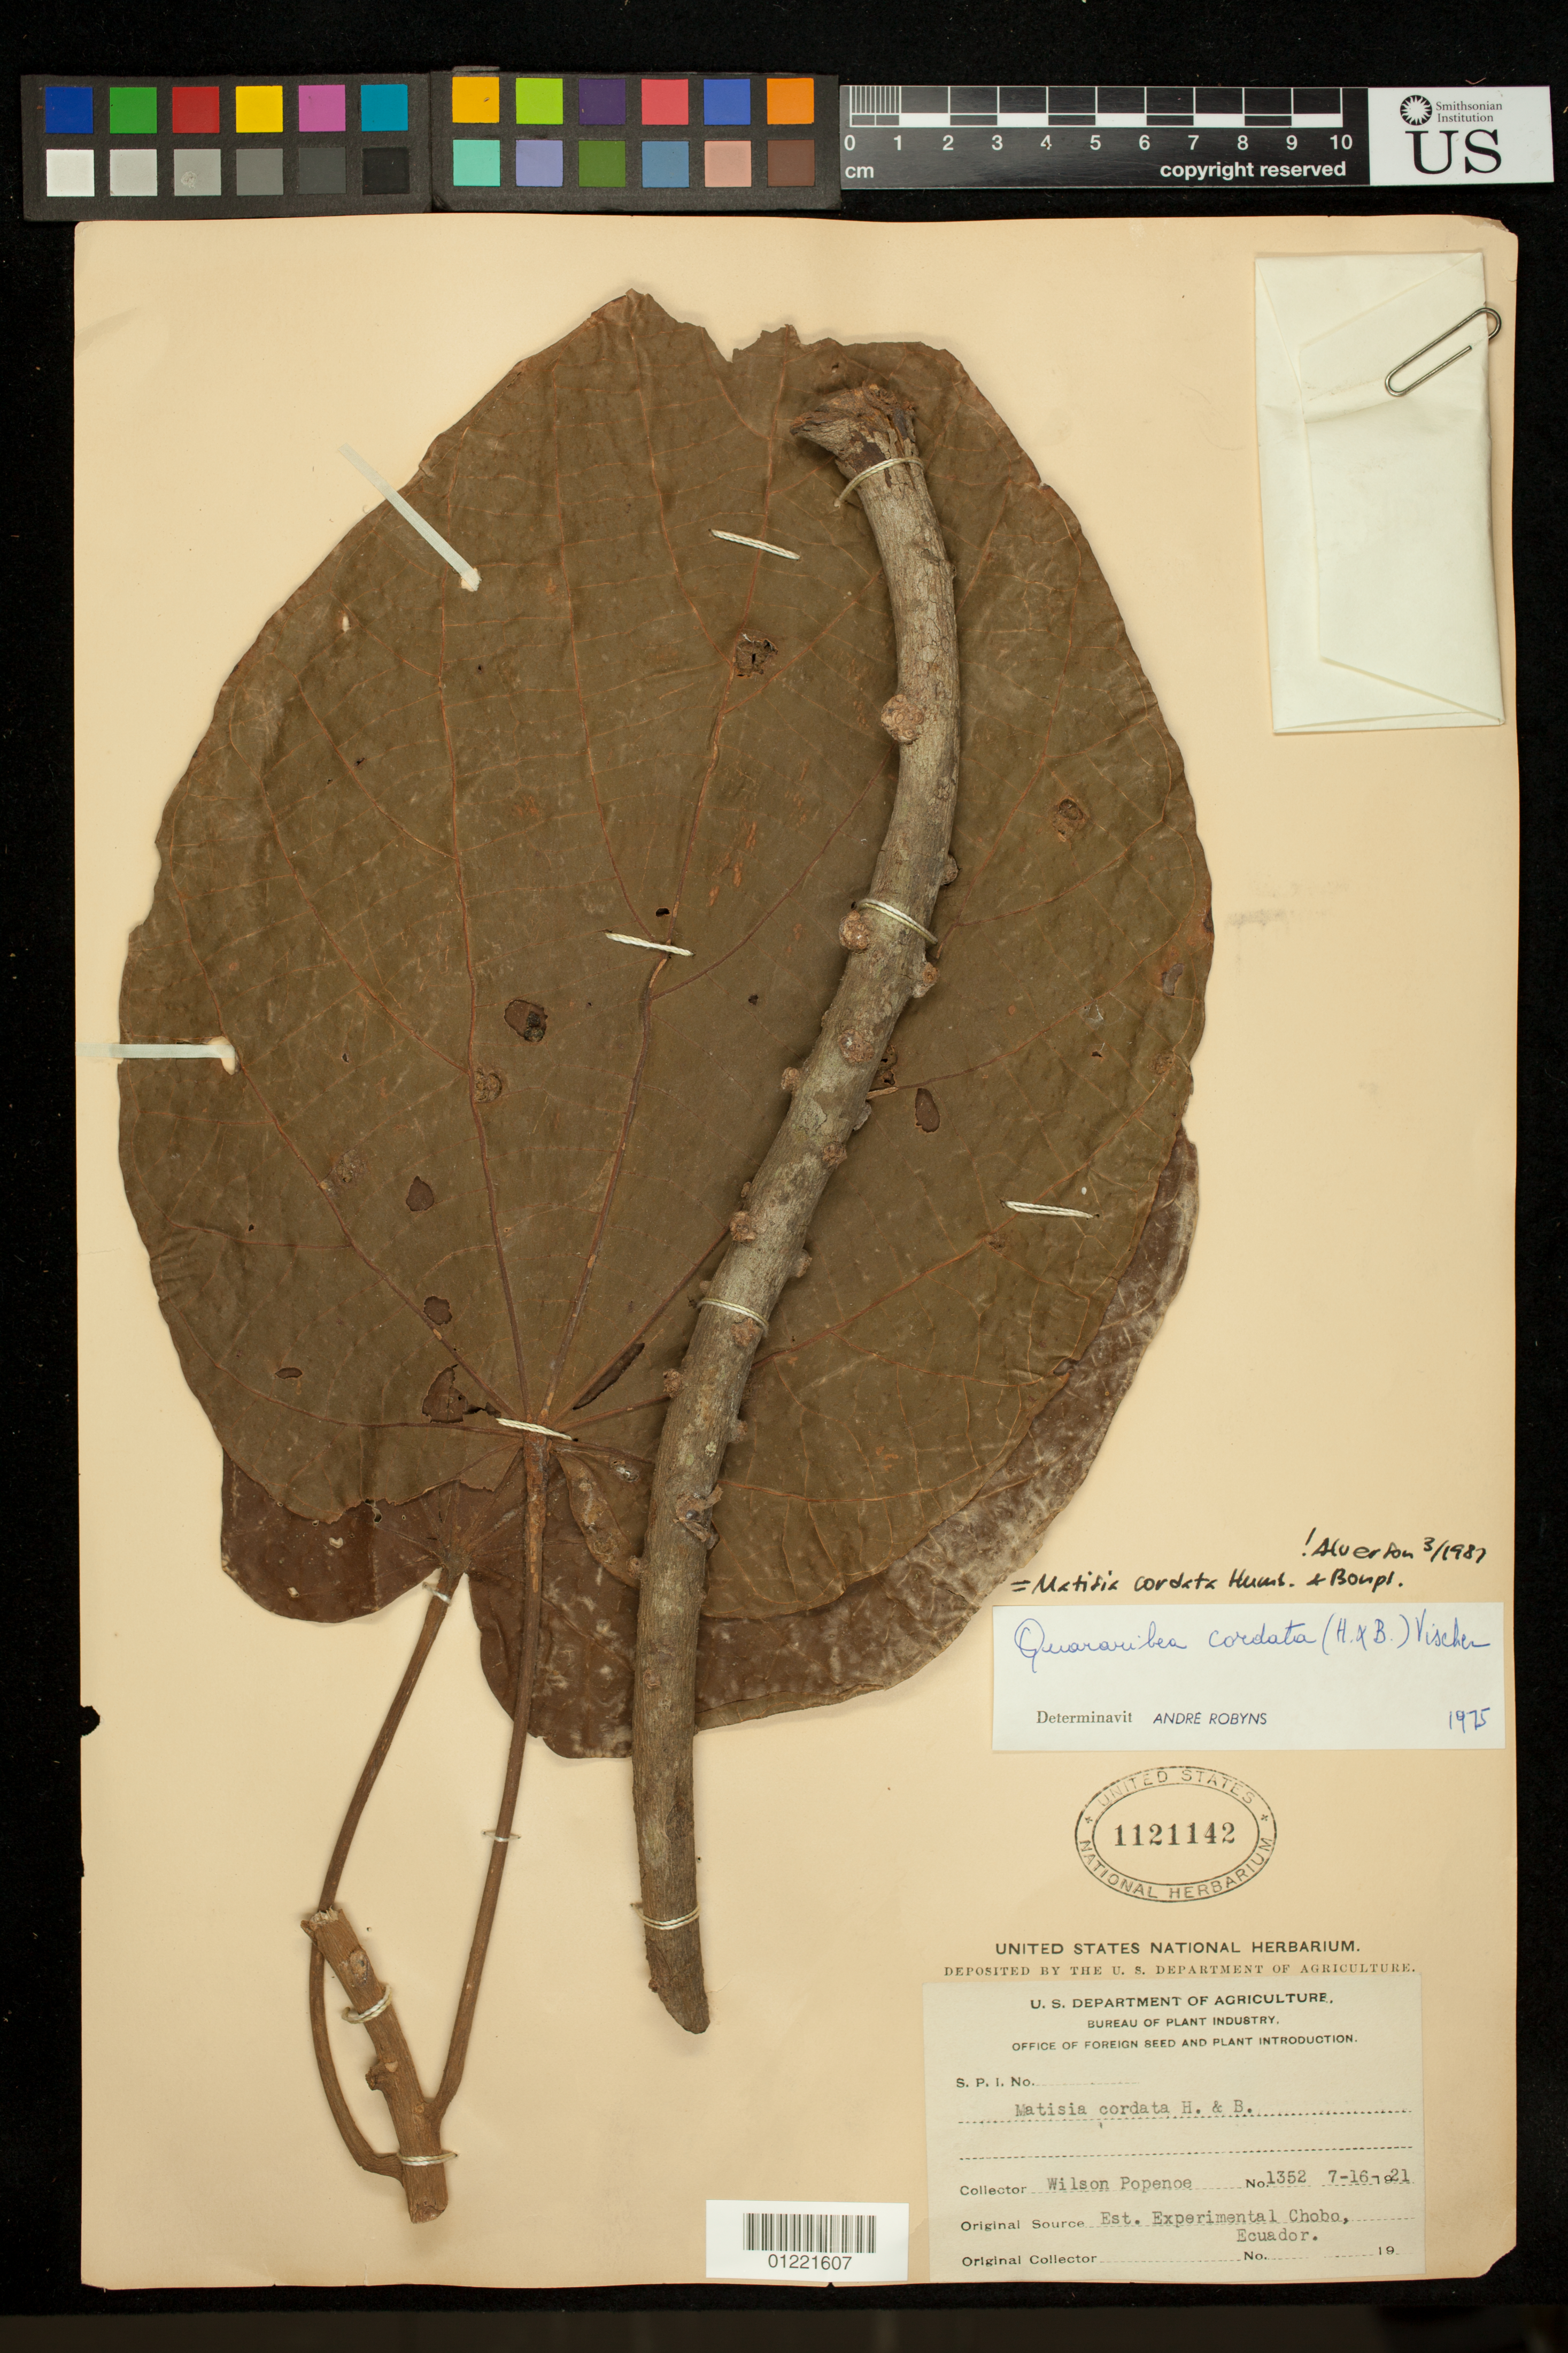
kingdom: Plantae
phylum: Tracheophyta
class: Magnoliopsida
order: Malvales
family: Malvaceae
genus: Matisia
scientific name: Matisia cordata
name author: Humb. & Bonpl.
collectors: W. Popenoe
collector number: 1352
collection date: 1921-07-16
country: Ecuador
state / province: Guayas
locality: Est. Experimental Chobo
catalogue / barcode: US 1121142